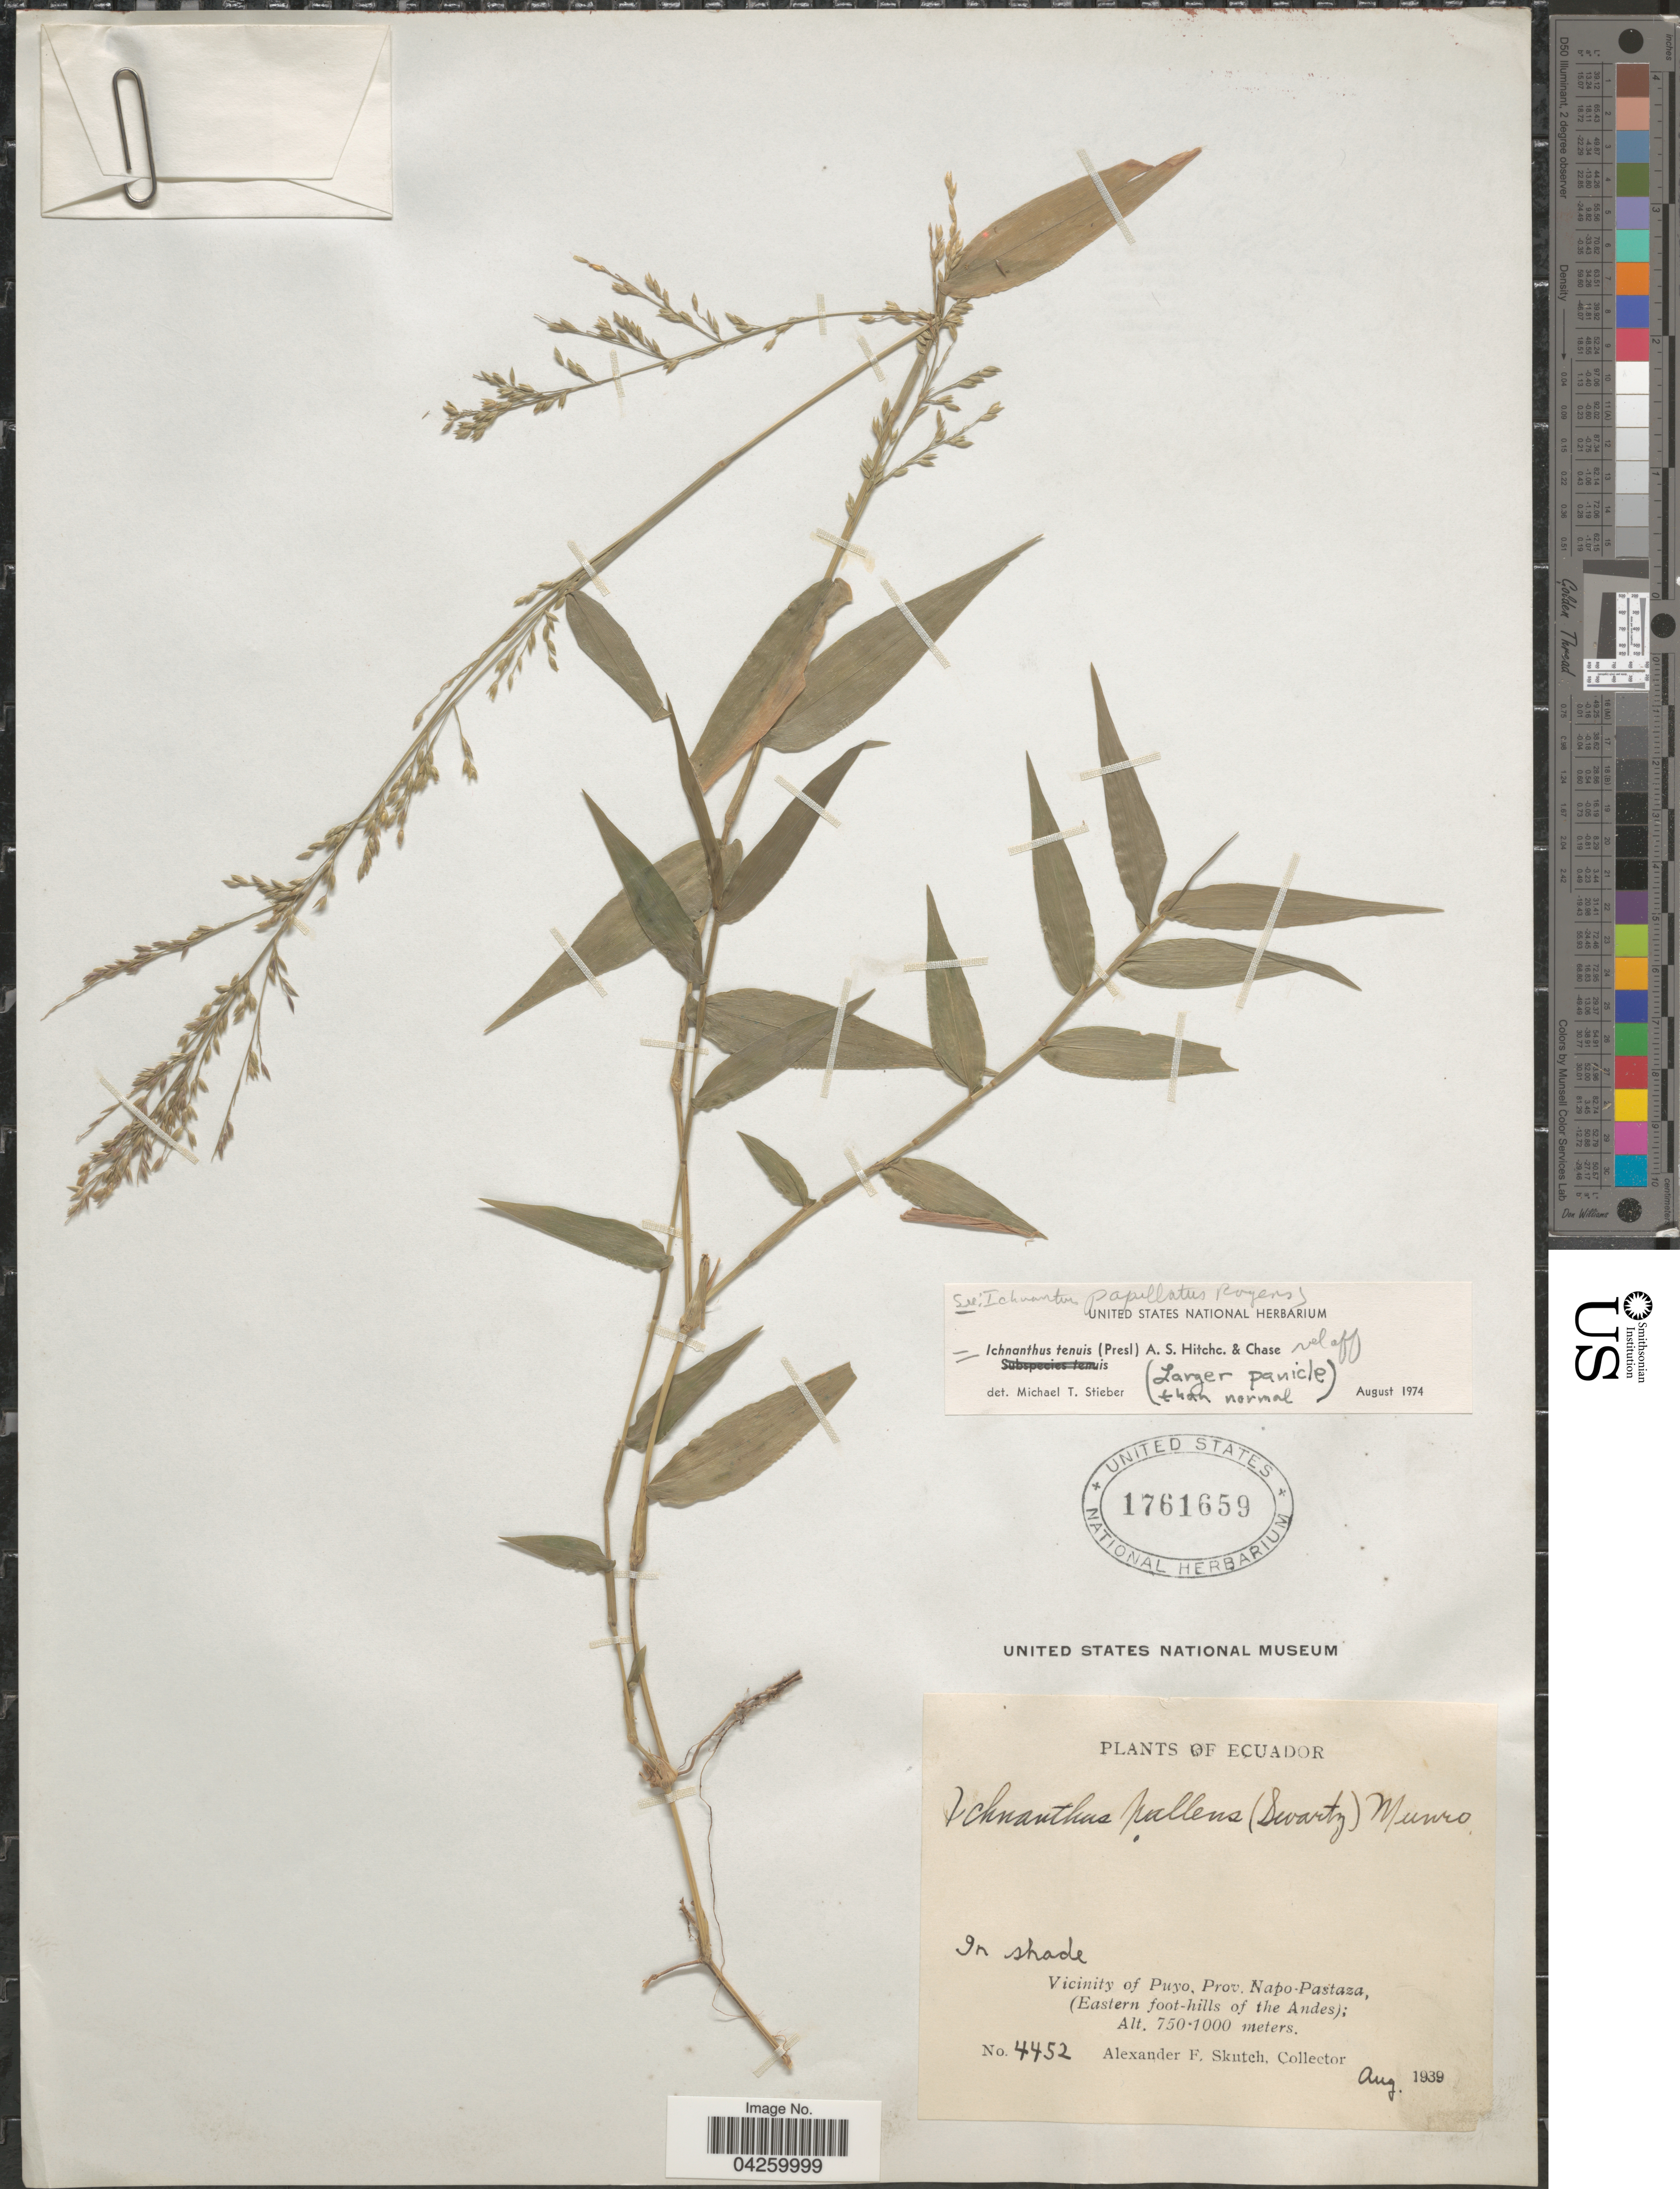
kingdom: Plantae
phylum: Tracheophyta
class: Liliopsida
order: Poales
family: Poaceae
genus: Ichnanthus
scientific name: Ichnanthus tenuis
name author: (J. Presl) Hitchc. & Chase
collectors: A. F. Skutch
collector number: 4452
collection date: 1939-08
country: Ecuador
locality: Vicinity of Puyo, Prov. Napo-Pastaza, (Eastern foot-hills of the Andes).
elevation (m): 750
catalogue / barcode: US 1761659